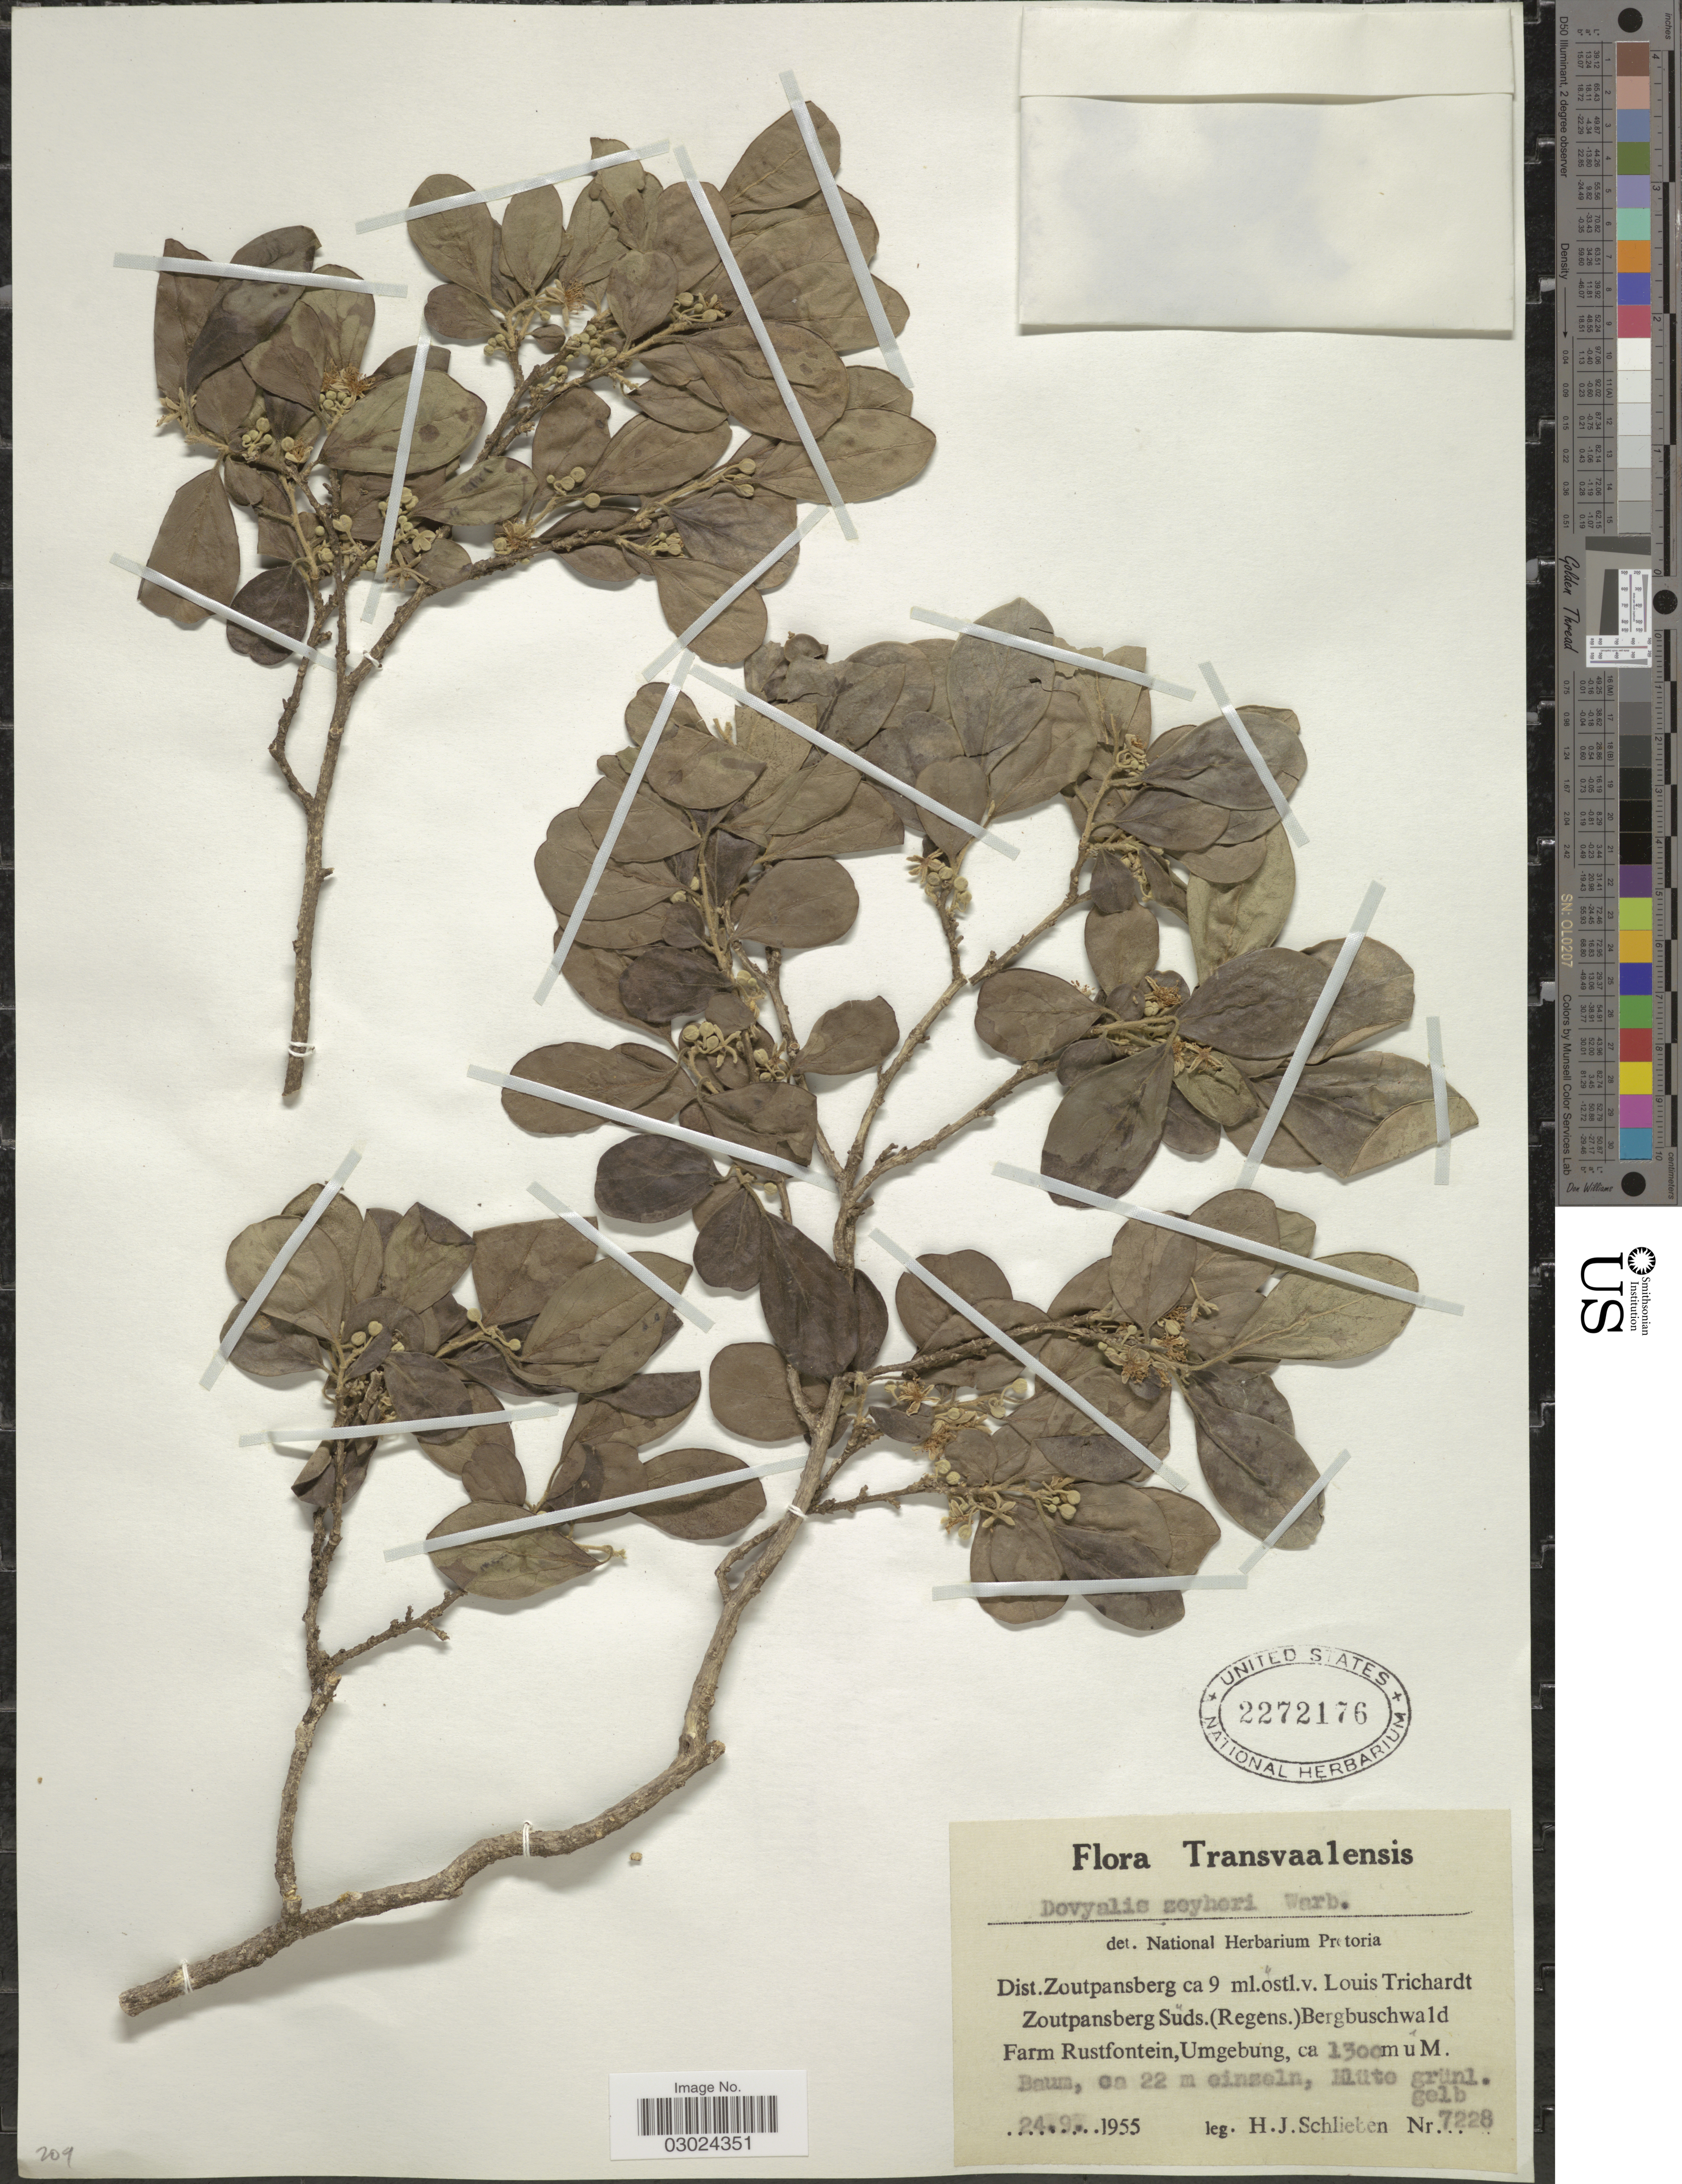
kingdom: Plantae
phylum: Tracheophyta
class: Magnoliopsida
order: Malpighiales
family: Salicaceae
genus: Dovyalis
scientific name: Dovyalis zeyheri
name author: (Sond.) Warb.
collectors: H. J. Schlieben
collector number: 7228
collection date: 1955-09-24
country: South Africa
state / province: Limpopo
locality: Transvaalensis. Dist. Zoutpansberg ca 9 ml. östl. v. Louis Trichardt Zoutpansberg Süds. (Regens.) Bergbuschwald Farm Rustfontein, Umgebung.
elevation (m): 1300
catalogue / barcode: US 2272176